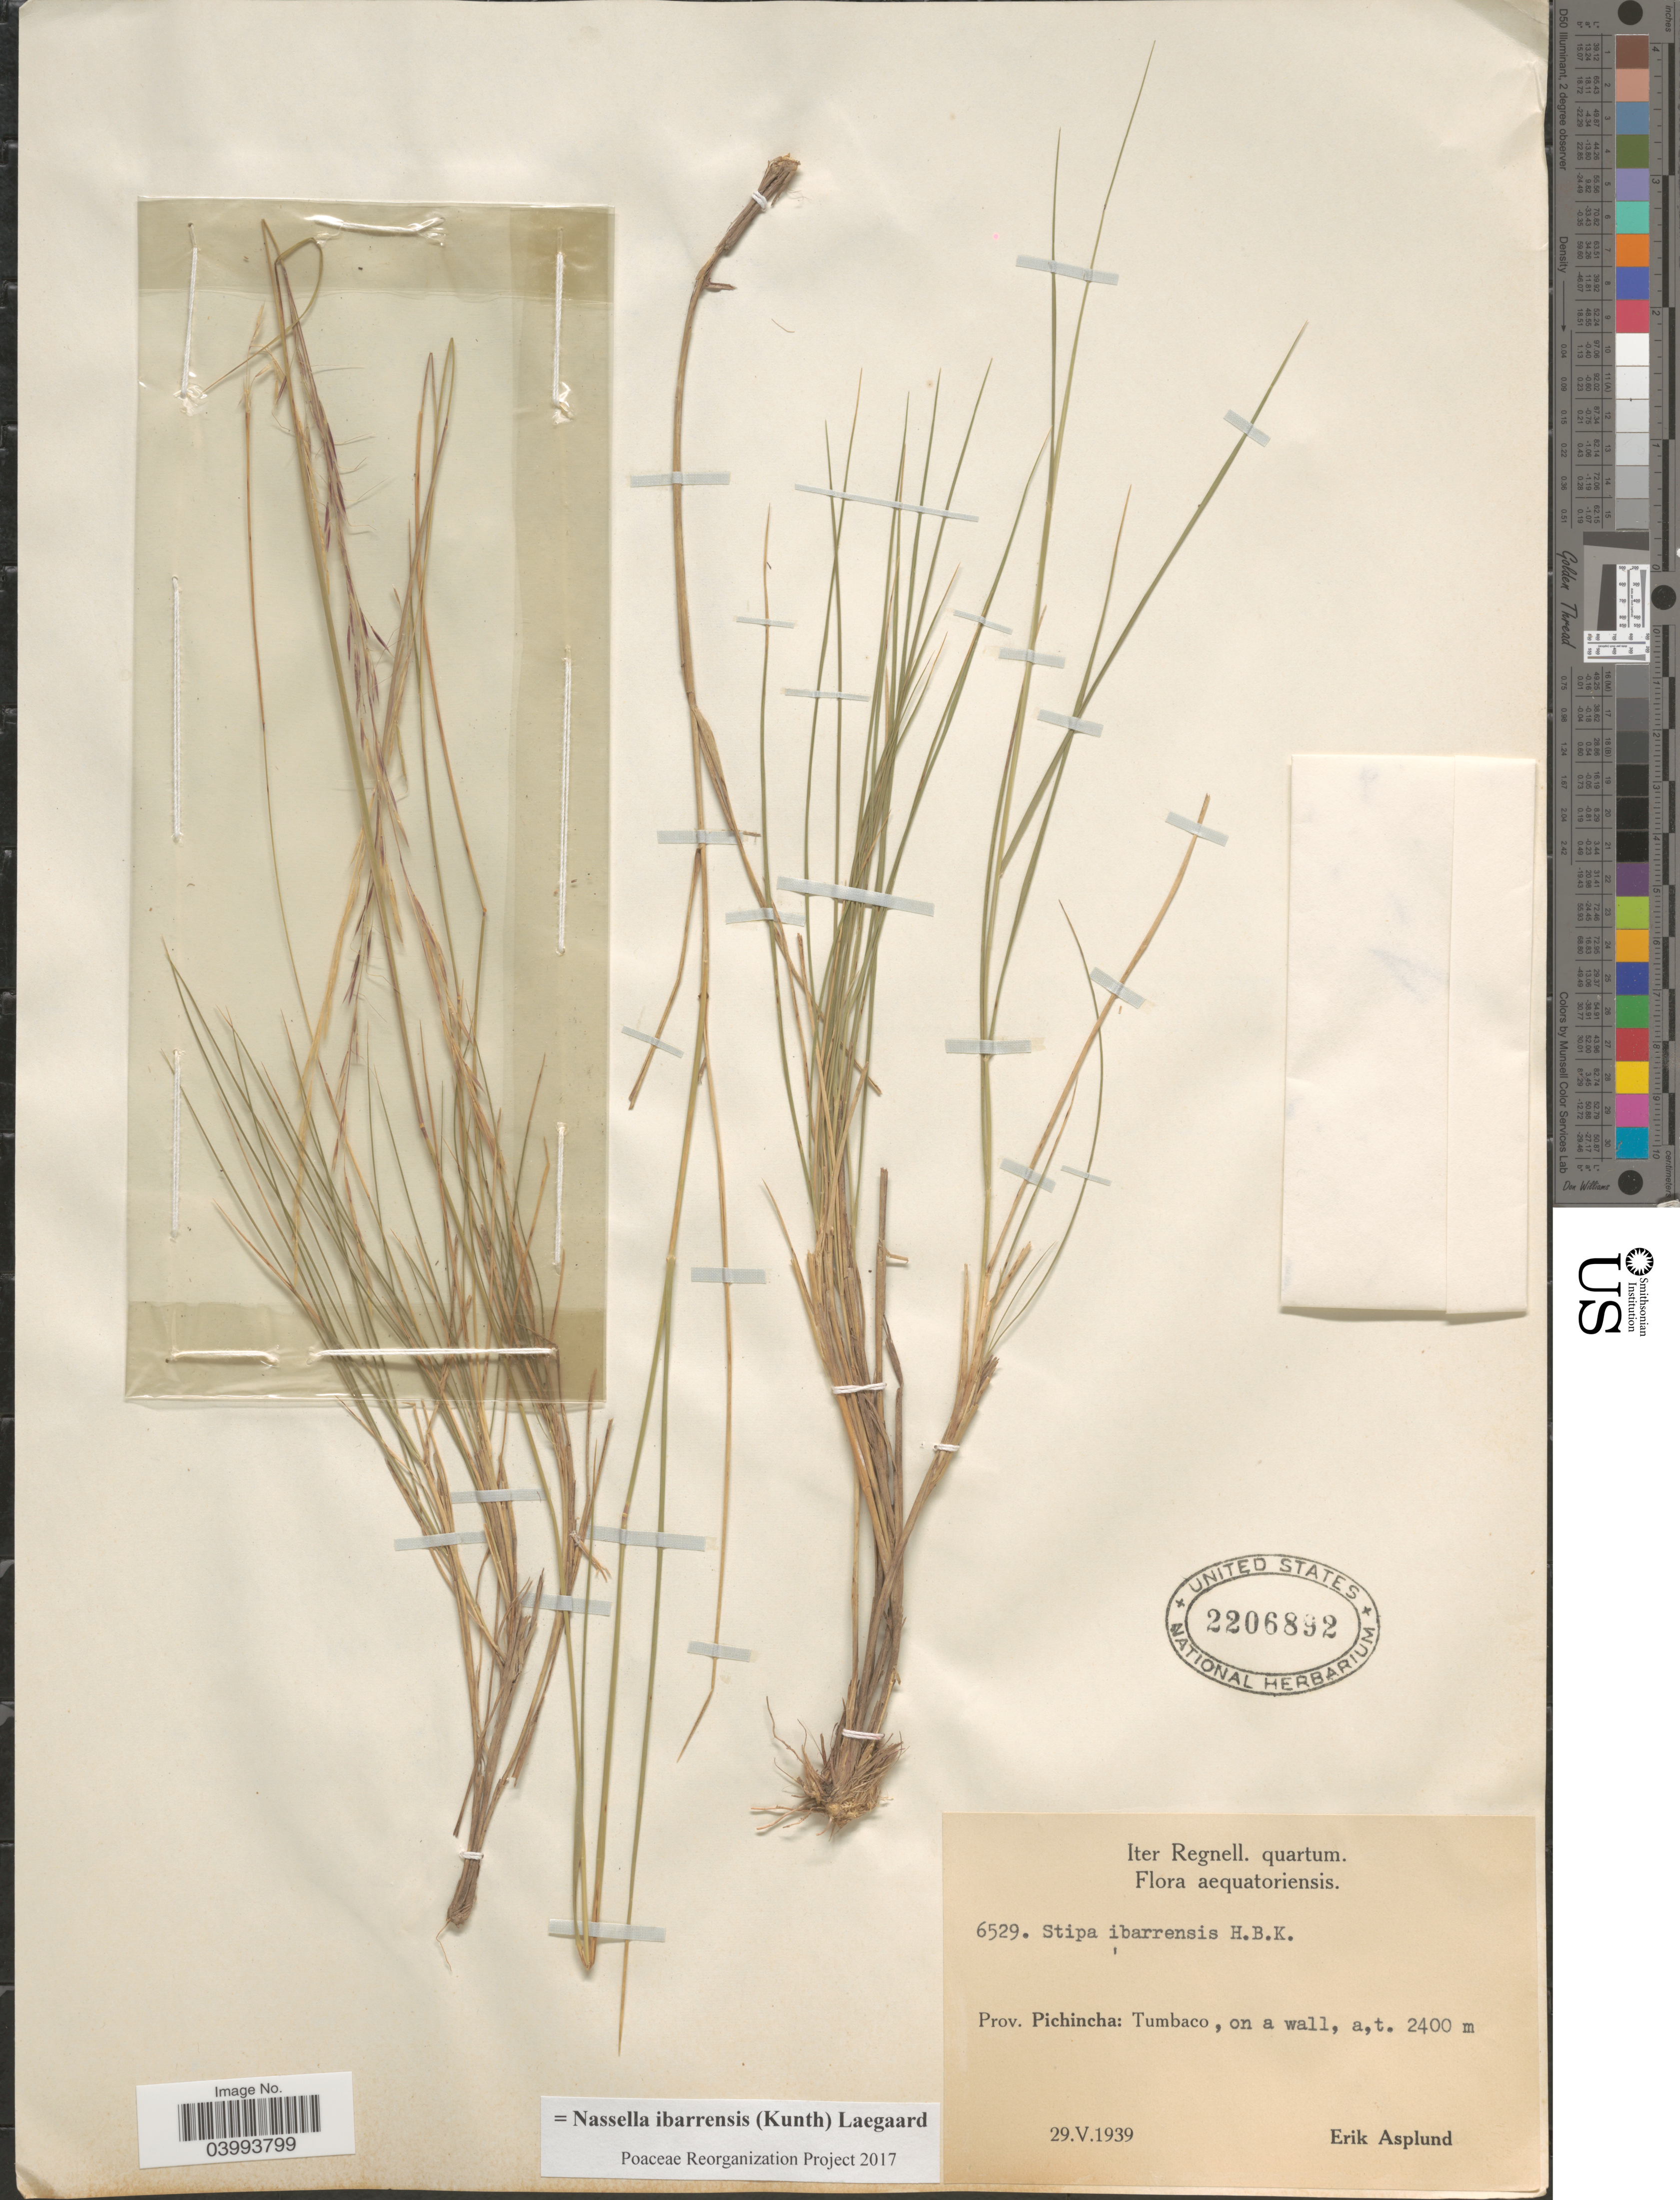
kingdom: Plantae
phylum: Tracheophyta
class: Liliopsida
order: Poales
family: Poaceae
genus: Nassella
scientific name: Nassella ibarrensis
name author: (Kunth) Lægaard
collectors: E. Asplund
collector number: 6529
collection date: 1939-05-29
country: Ecuador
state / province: Pichincha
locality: Aequatoriensis. Tumbaco.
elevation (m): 2400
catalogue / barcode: US 2206892